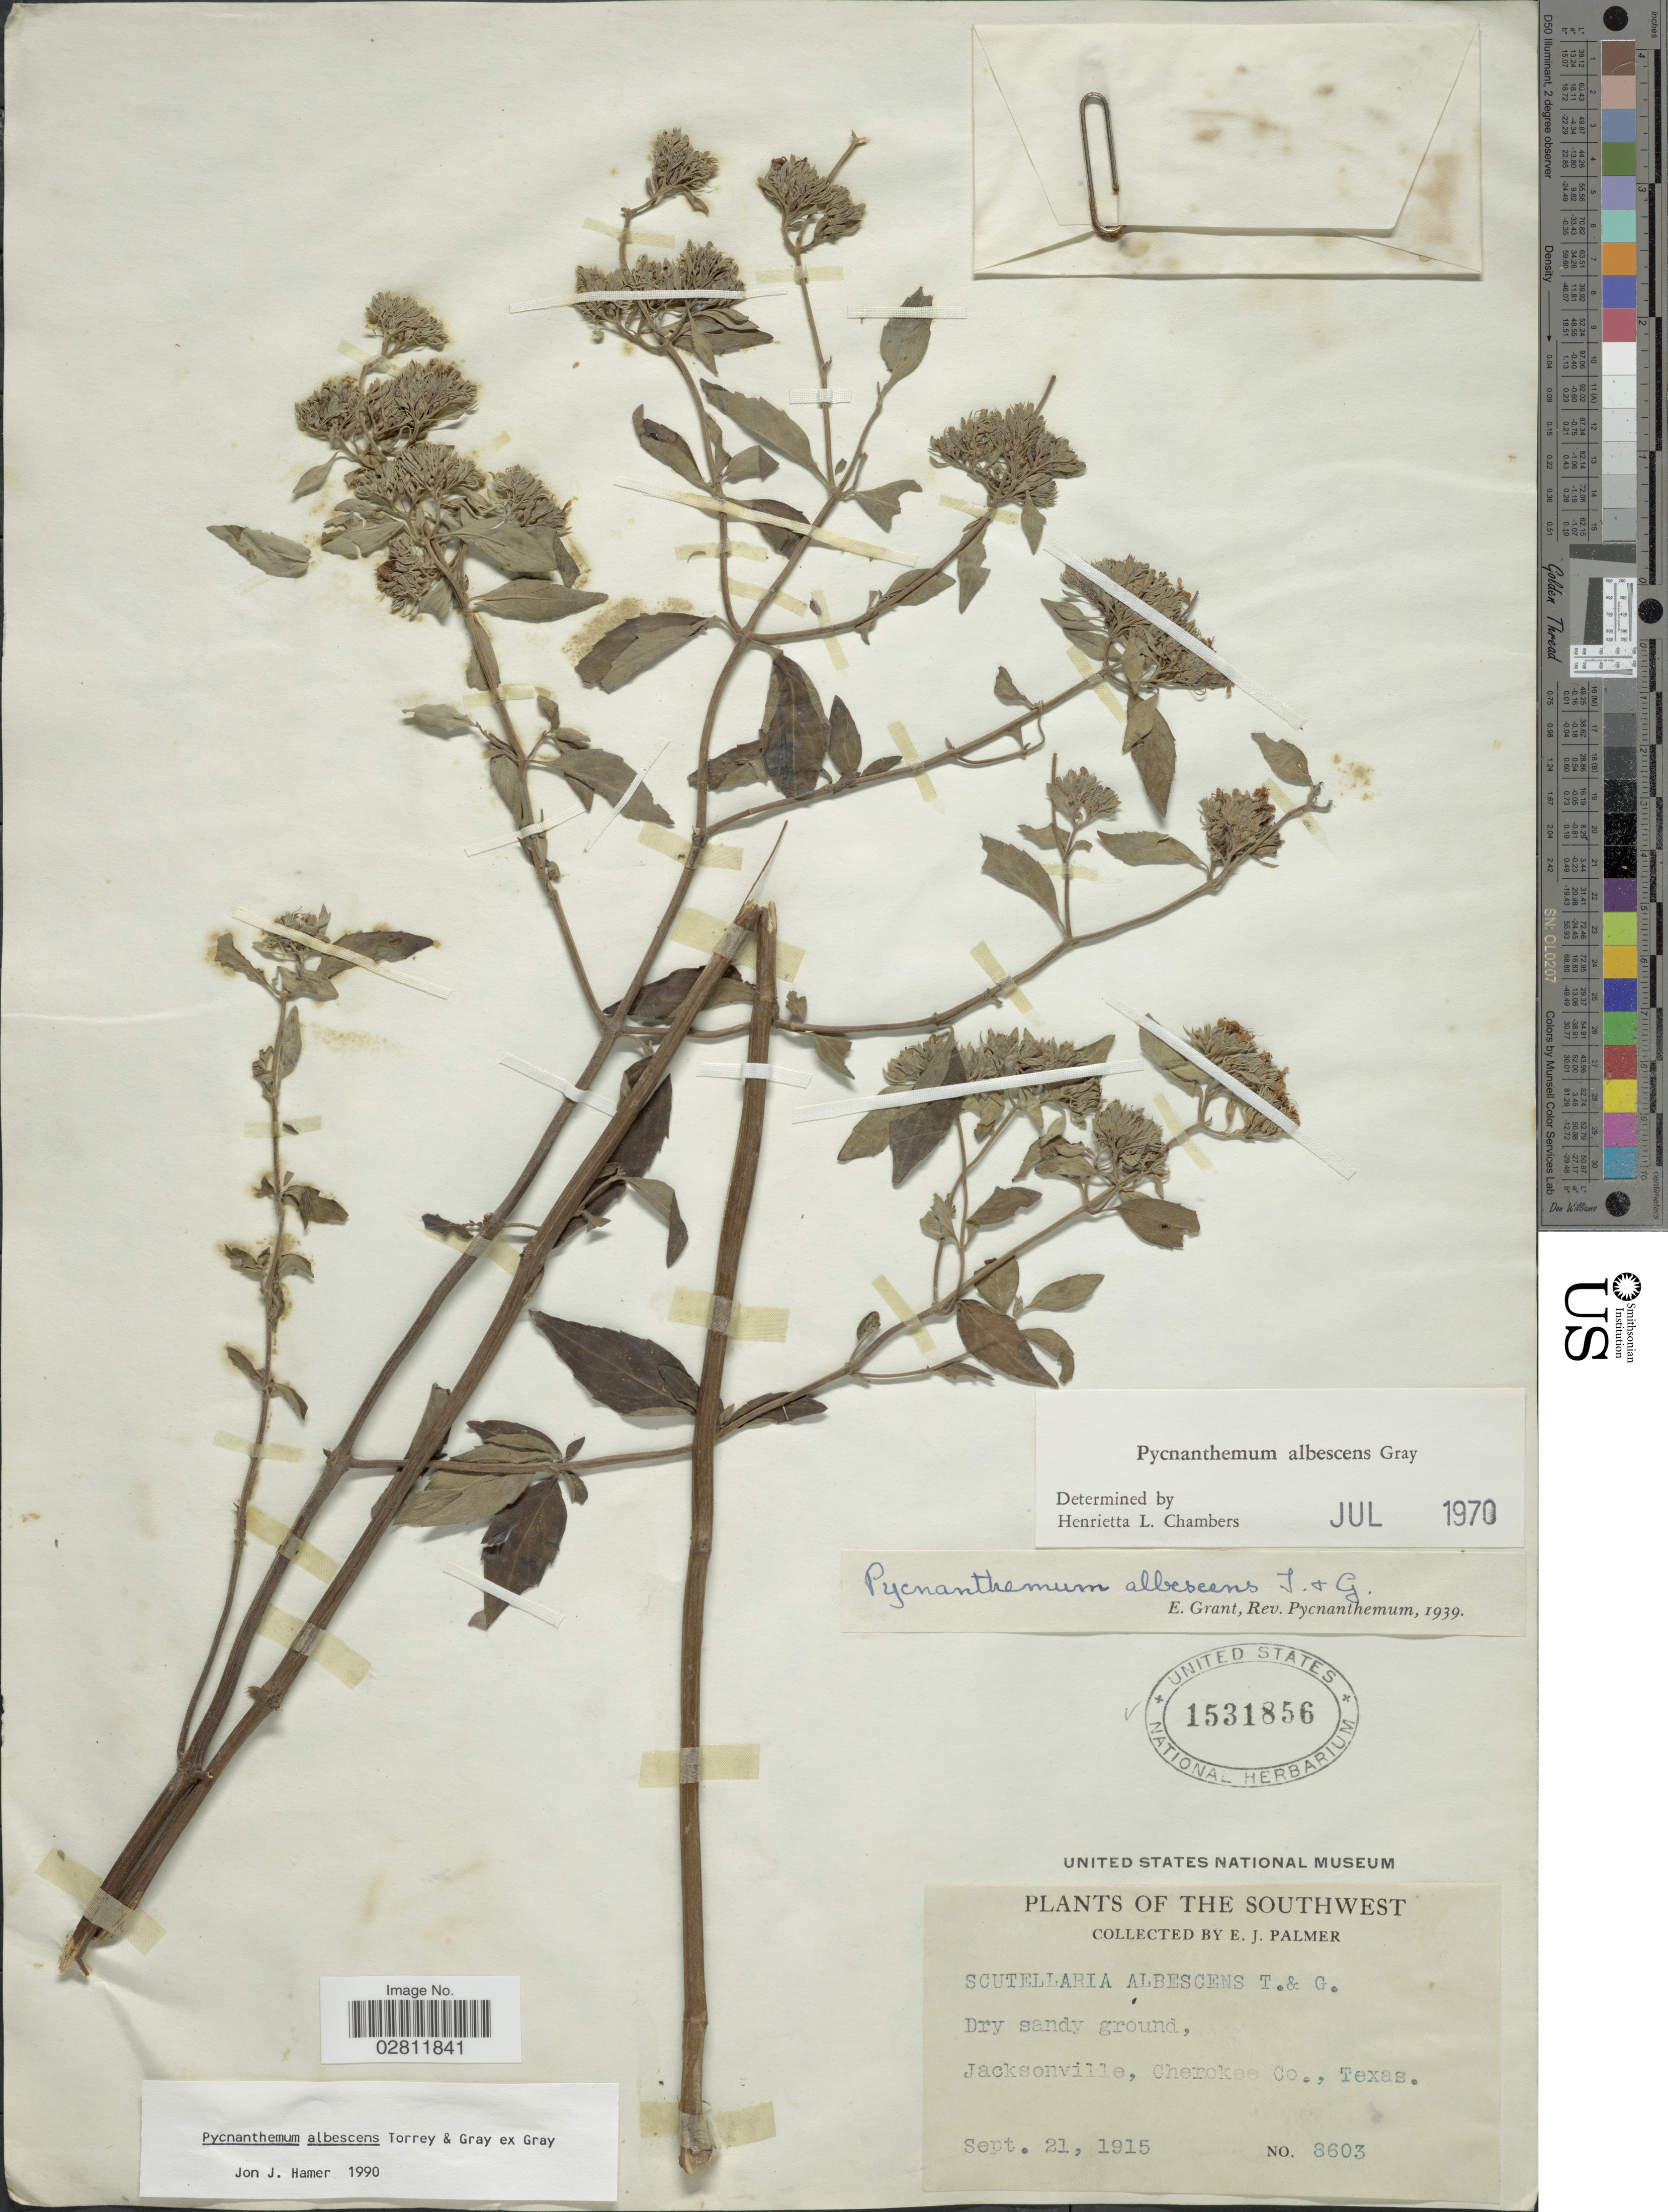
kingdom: Plantae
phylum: Tracheophyta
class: Magnoliopsida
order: Lamiales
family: Lamiaceae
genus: Pycnanthemum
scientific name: Pycnanthemum albescens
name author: Torr. & A. Gray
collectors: E. J. Palmer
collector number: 8603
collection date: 1915-09-21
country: United States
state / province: Texas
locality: Southwest. Jacksonville, Cherokee Co.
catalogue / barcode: US 1531856